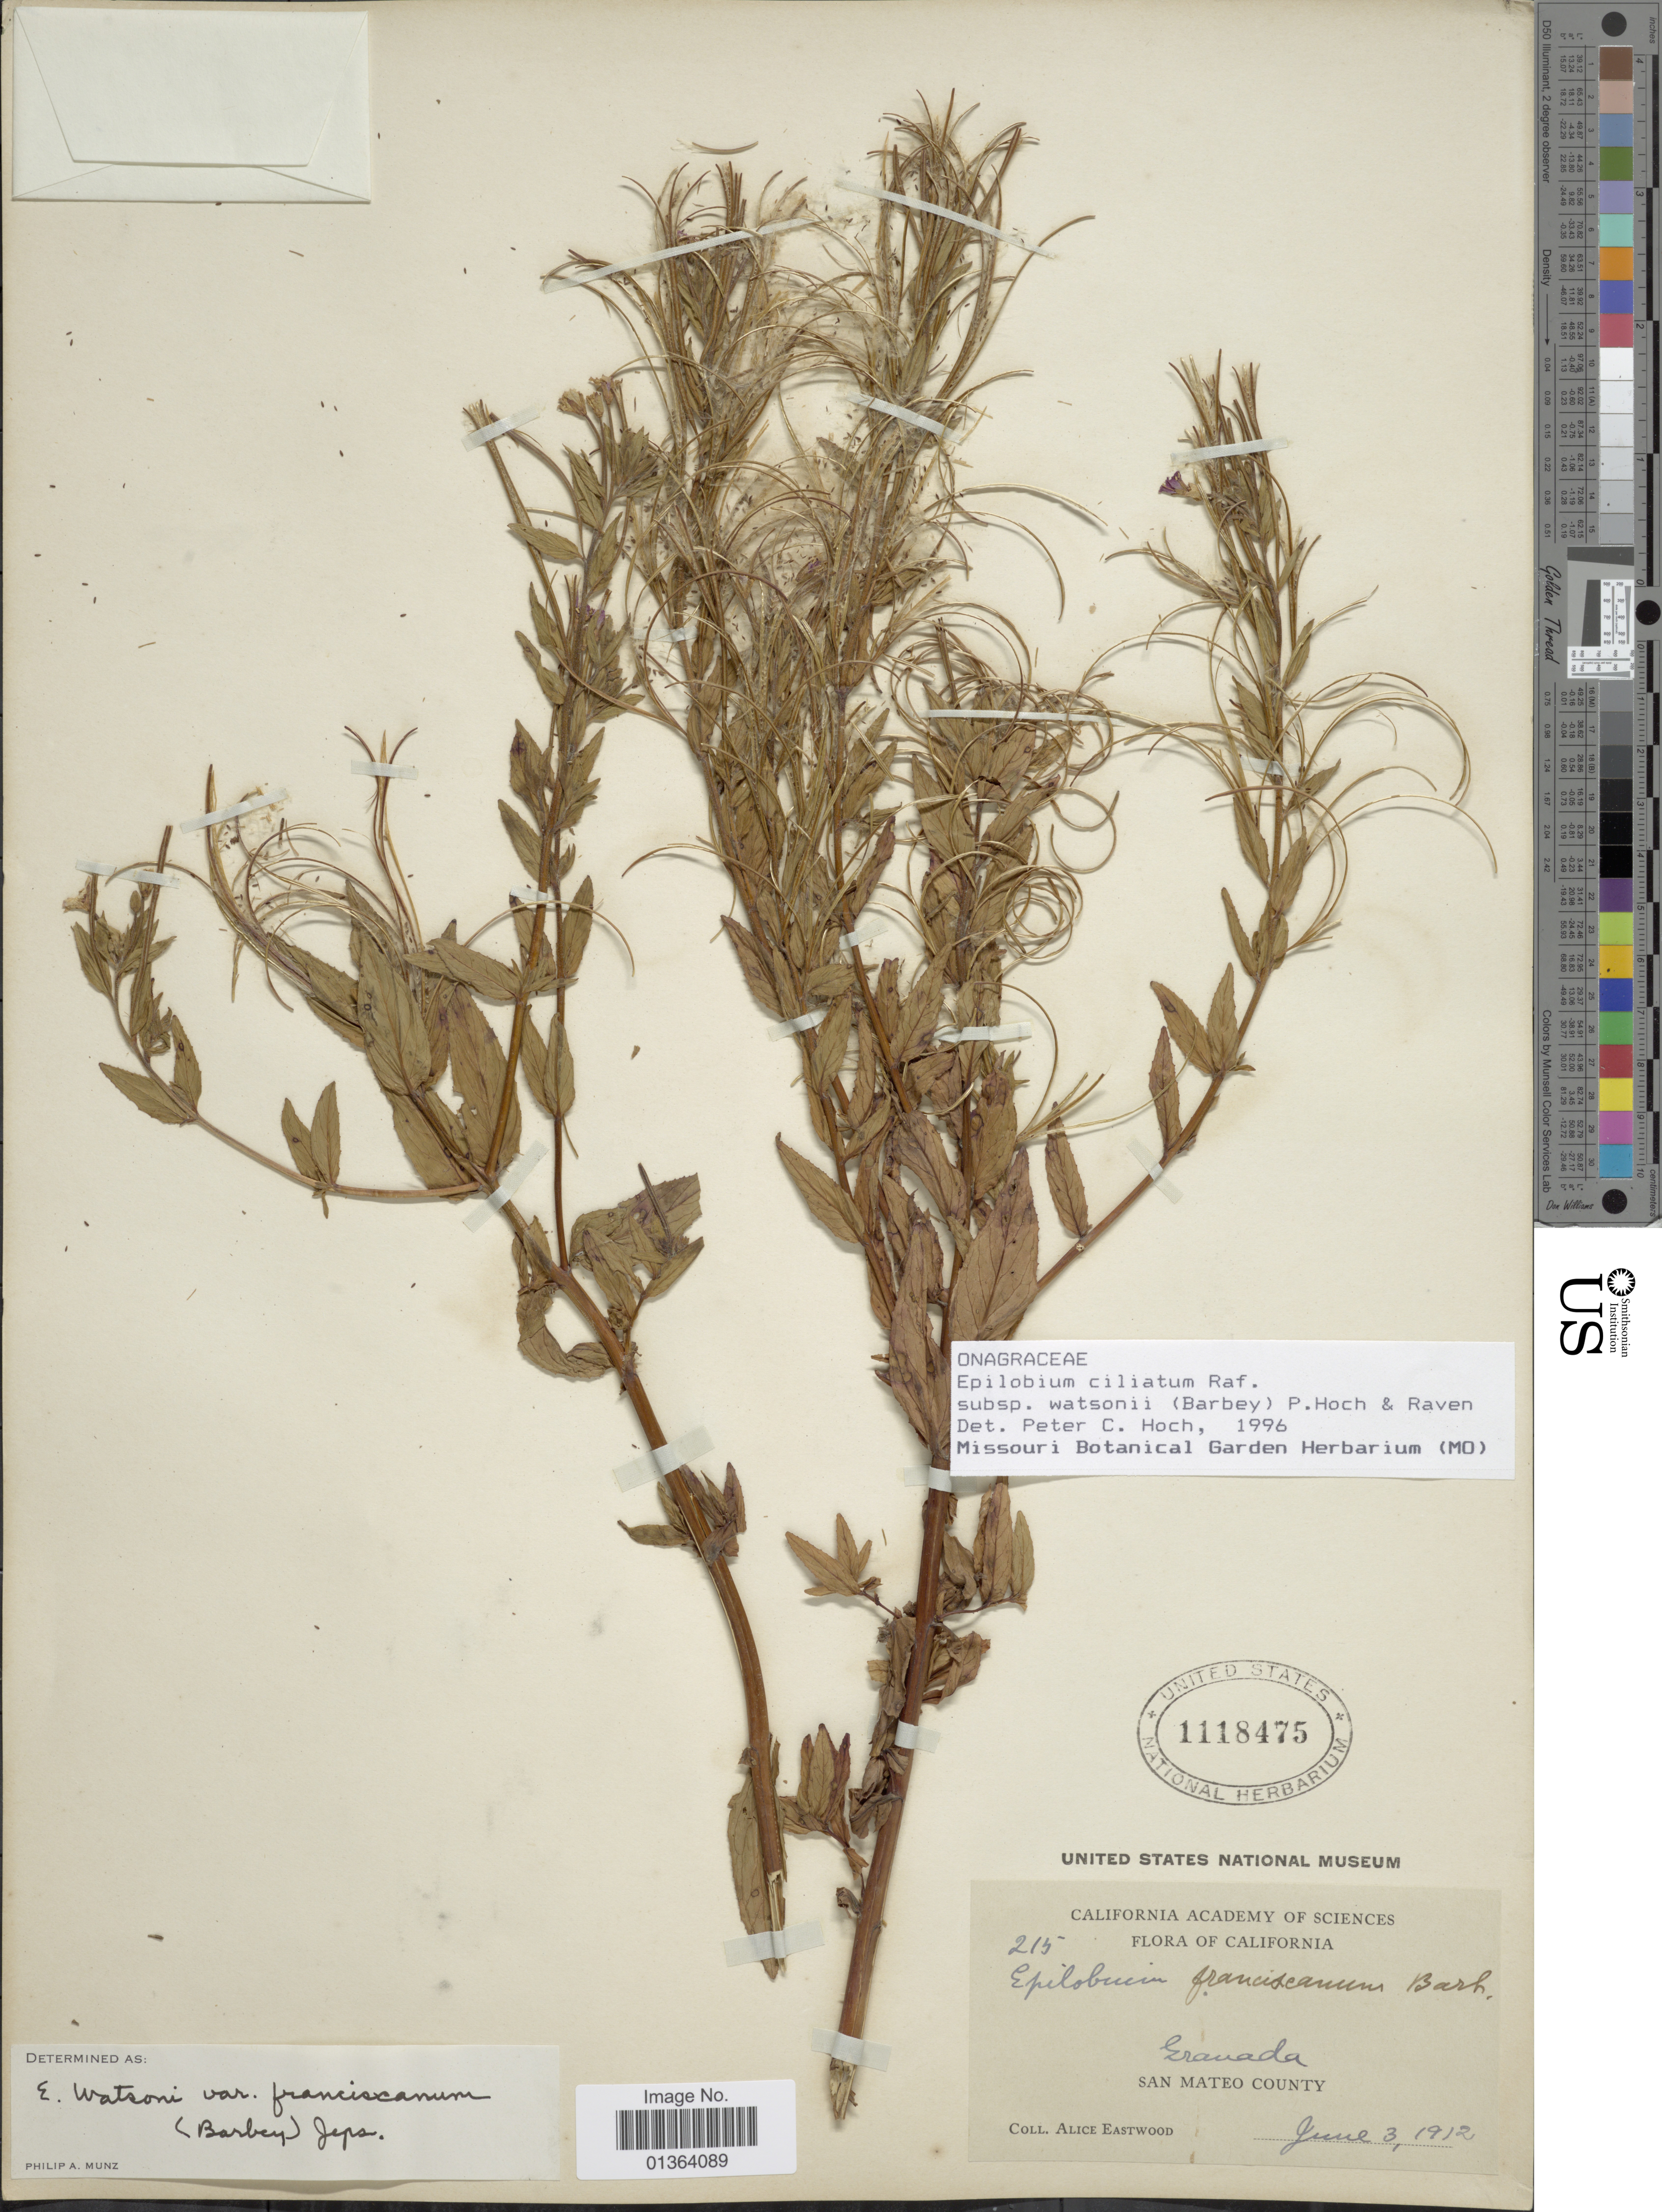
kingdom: Plantae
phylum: Tracheophyta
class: Magnoliopsida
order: Myrtales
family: Onagraceae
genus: Epilobium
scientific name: Epilobium ciliatum subsp. watsonii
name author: (Barbey) Hoch & P.H. Raven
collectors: A. Eastwood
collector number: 215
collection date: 1912-06-03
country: United States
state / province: California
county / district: San Mateo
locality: Granada. San Mateo County.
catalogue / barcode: US 1118475